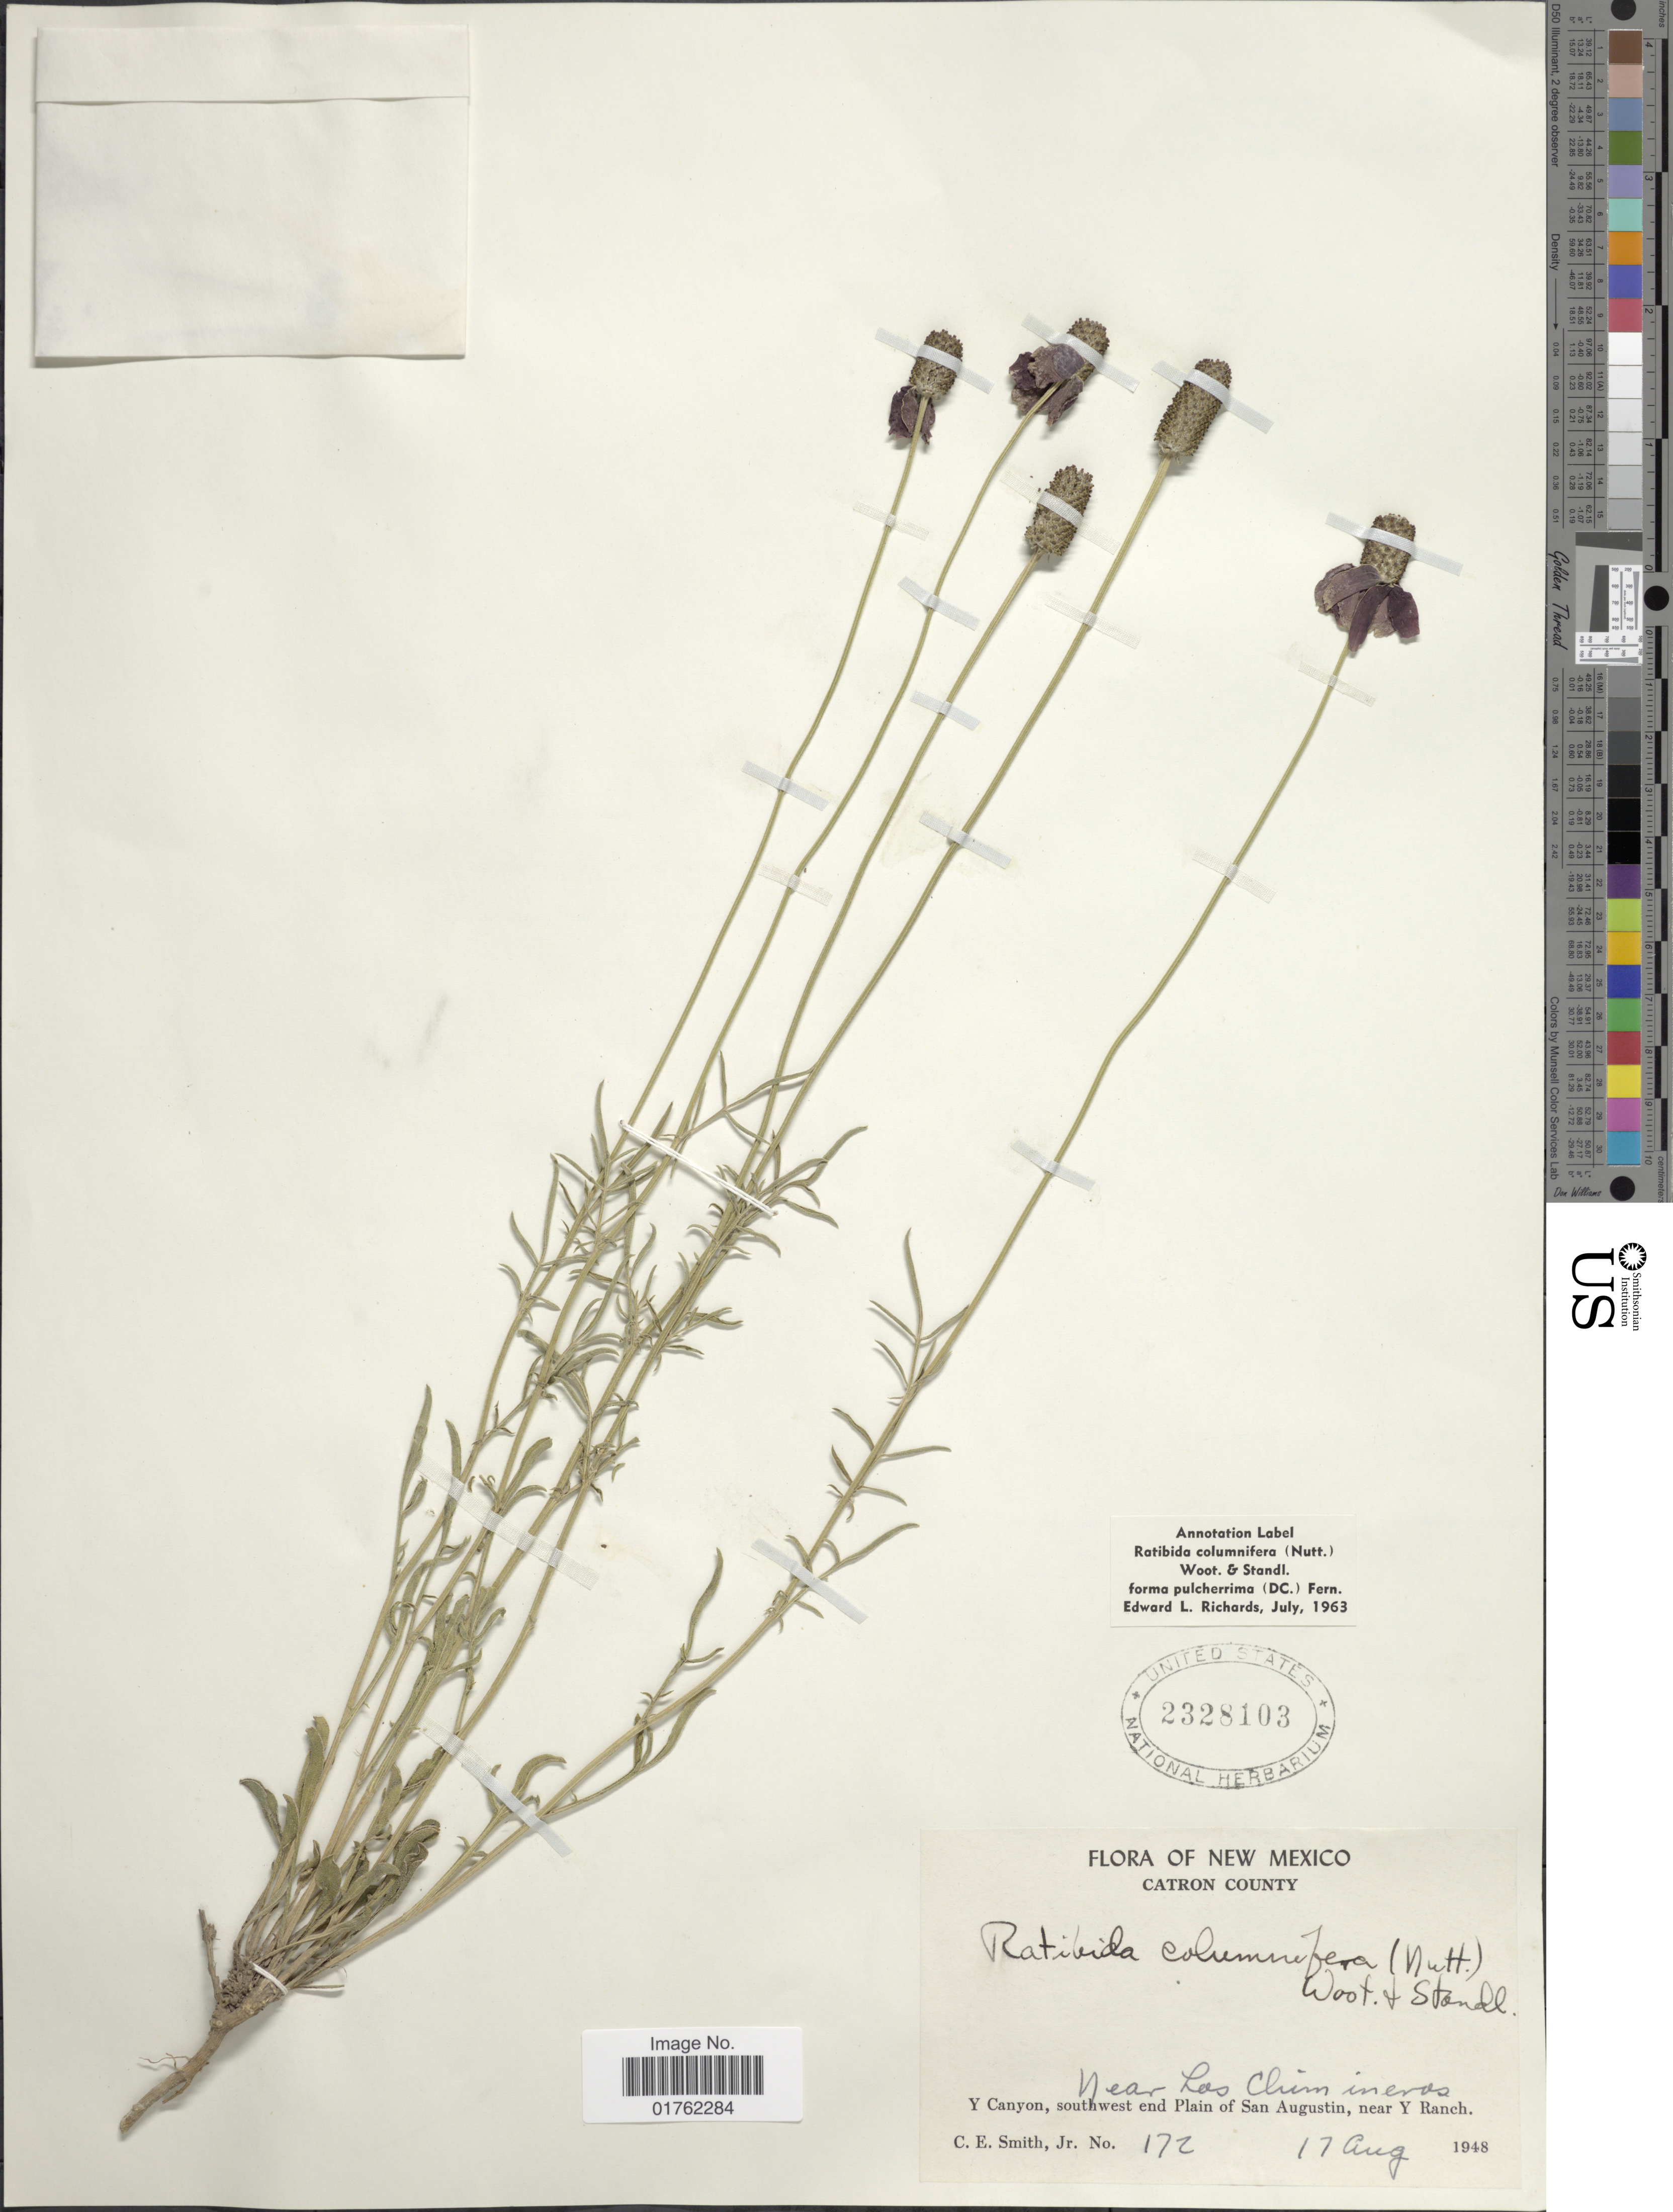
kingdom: Plantae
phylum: Tracheophyta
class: Magnoliopsida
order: Asterales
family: Asteraceae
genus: Ratibida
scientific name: Ratibida columnaris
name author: (Pursh) D. Don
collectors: C. E. Smith Jr.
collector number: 172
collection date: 1948-08-17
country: United States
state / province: New Mexico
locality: Catron County, near Las Clum ineras, Y Canyon, southwest end Plain of San Augustin, near Y Ranch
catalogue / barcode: US 2328103